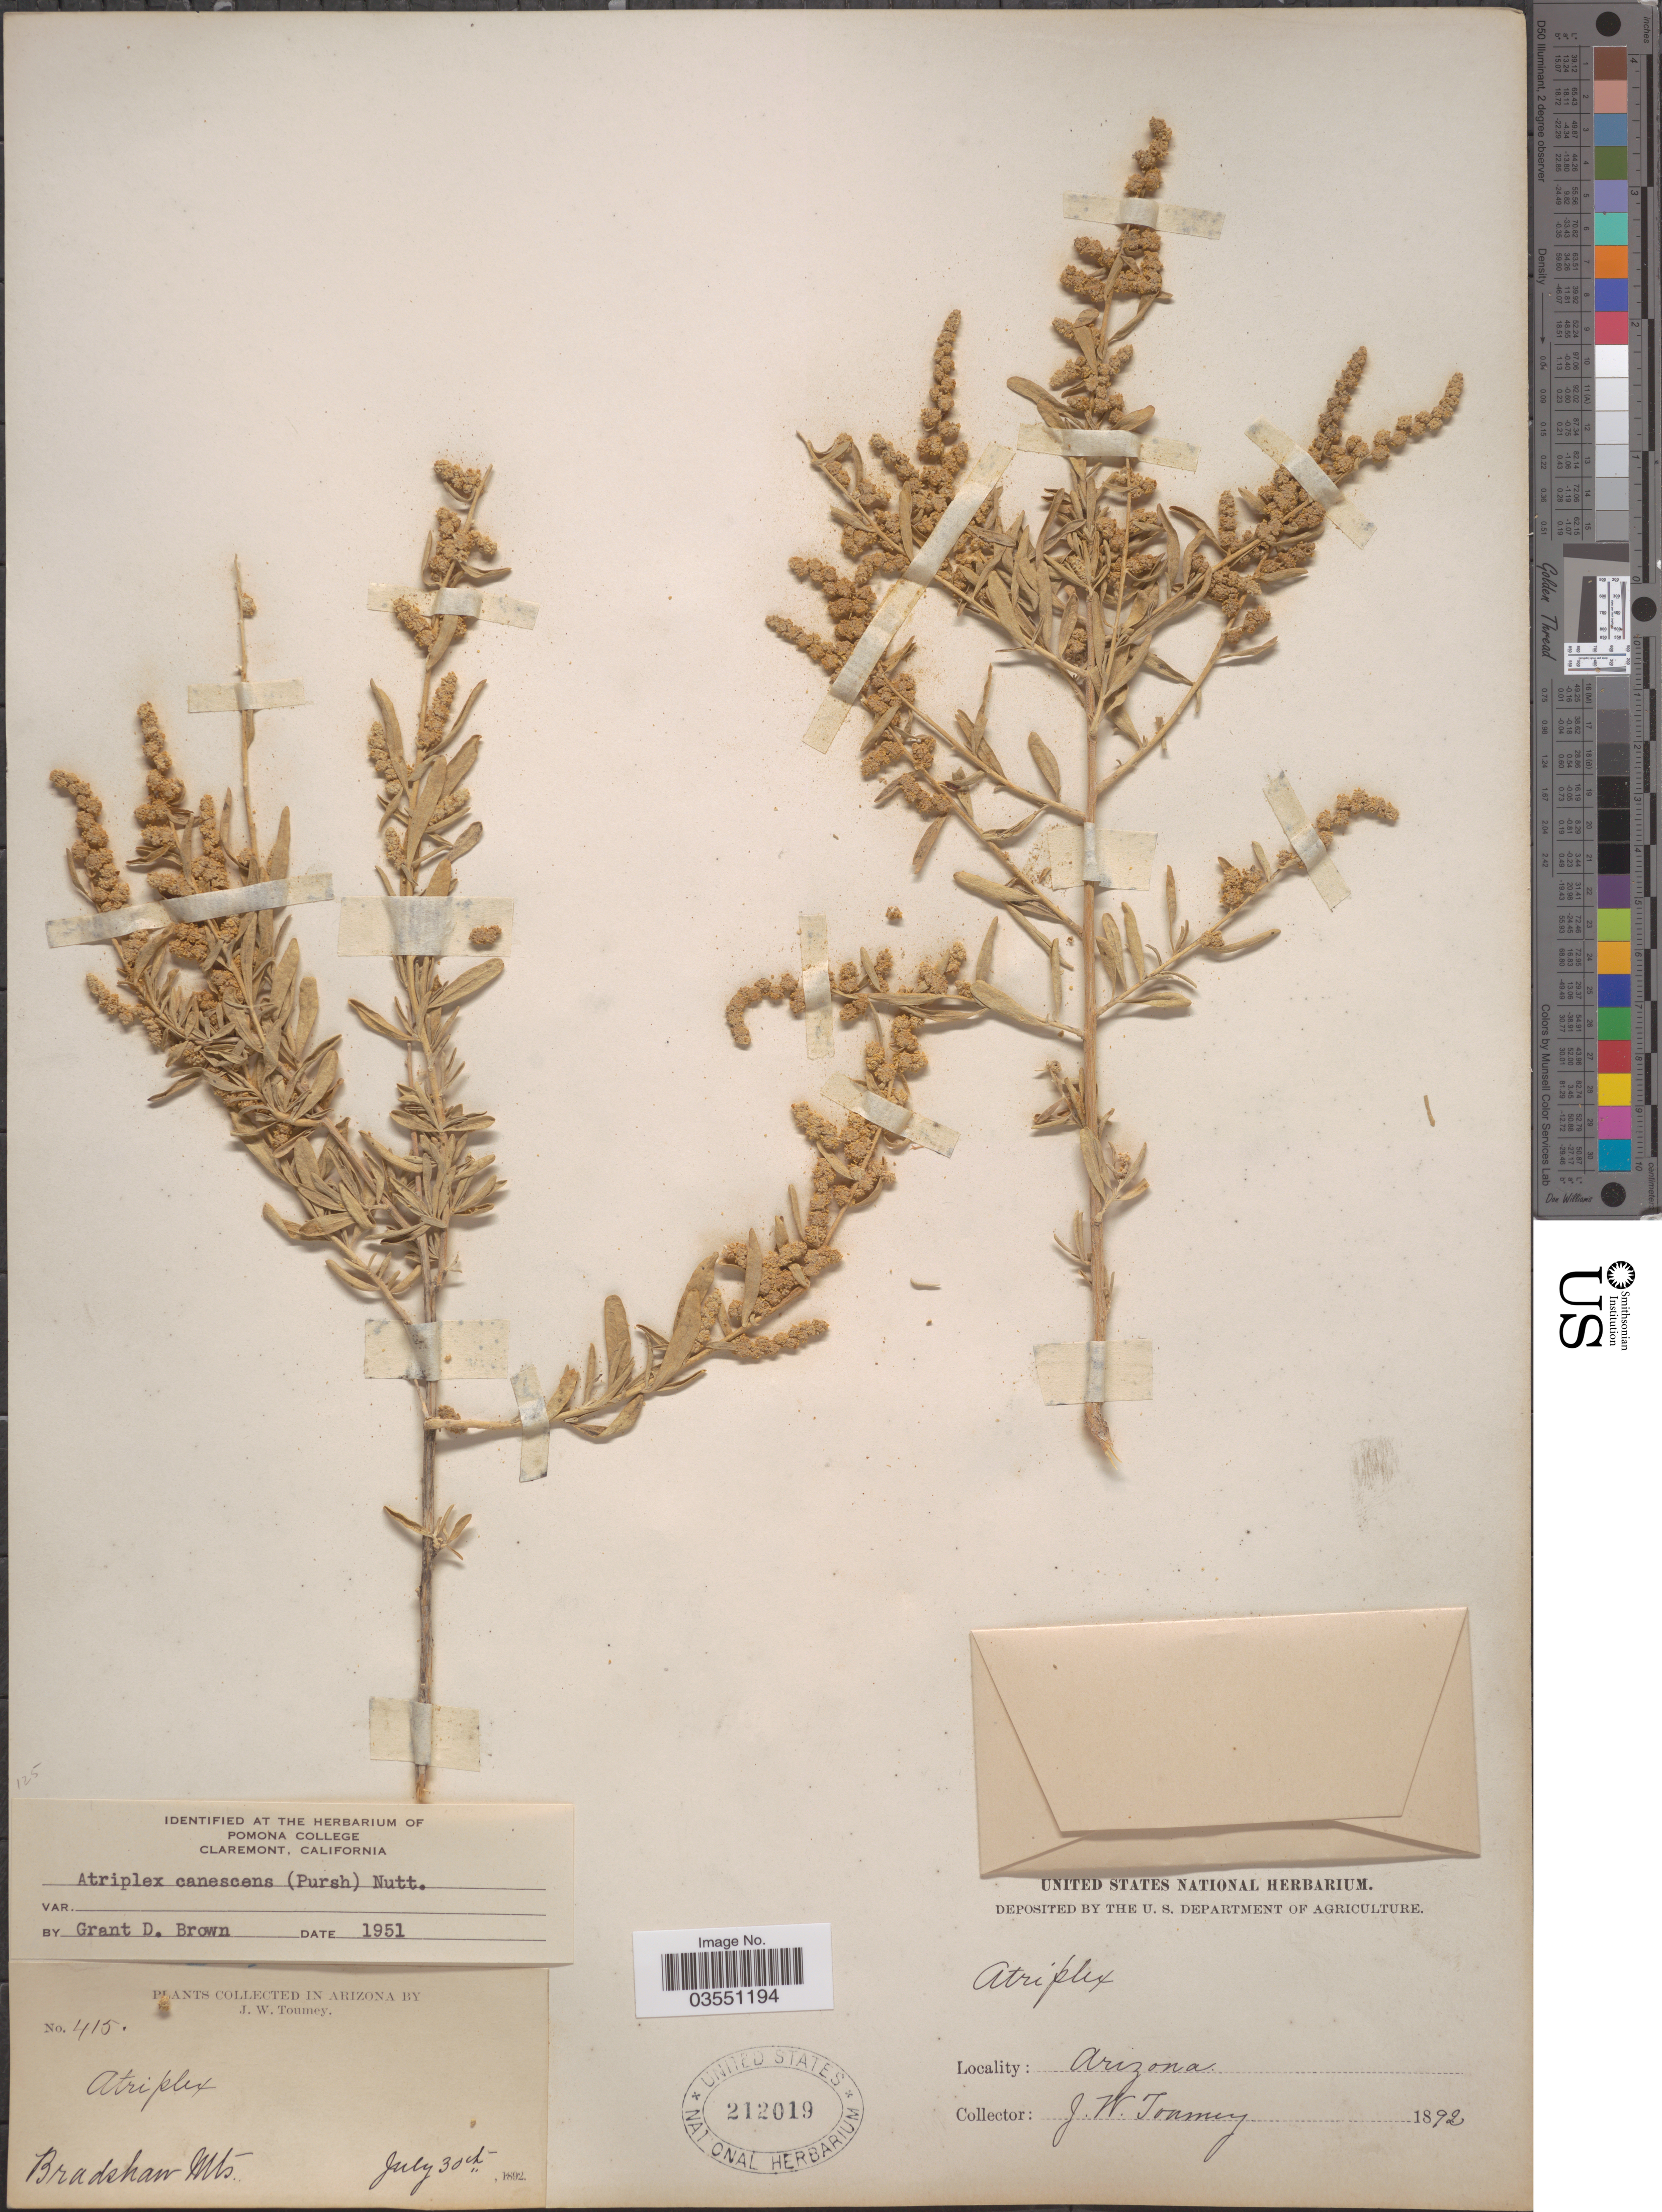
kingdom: Plantae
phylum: Tracheophyta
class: Magnoliopsida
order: Caryophyllales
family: Amaranthaceae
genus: Atriplex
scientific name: Atriplex canescens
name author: (Pursh) Nutt.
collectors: J. W. Toumey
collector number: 415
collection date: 1892-07-30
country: United States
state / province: Arizona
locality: Bradshaw Mts.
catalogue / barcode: US 212019